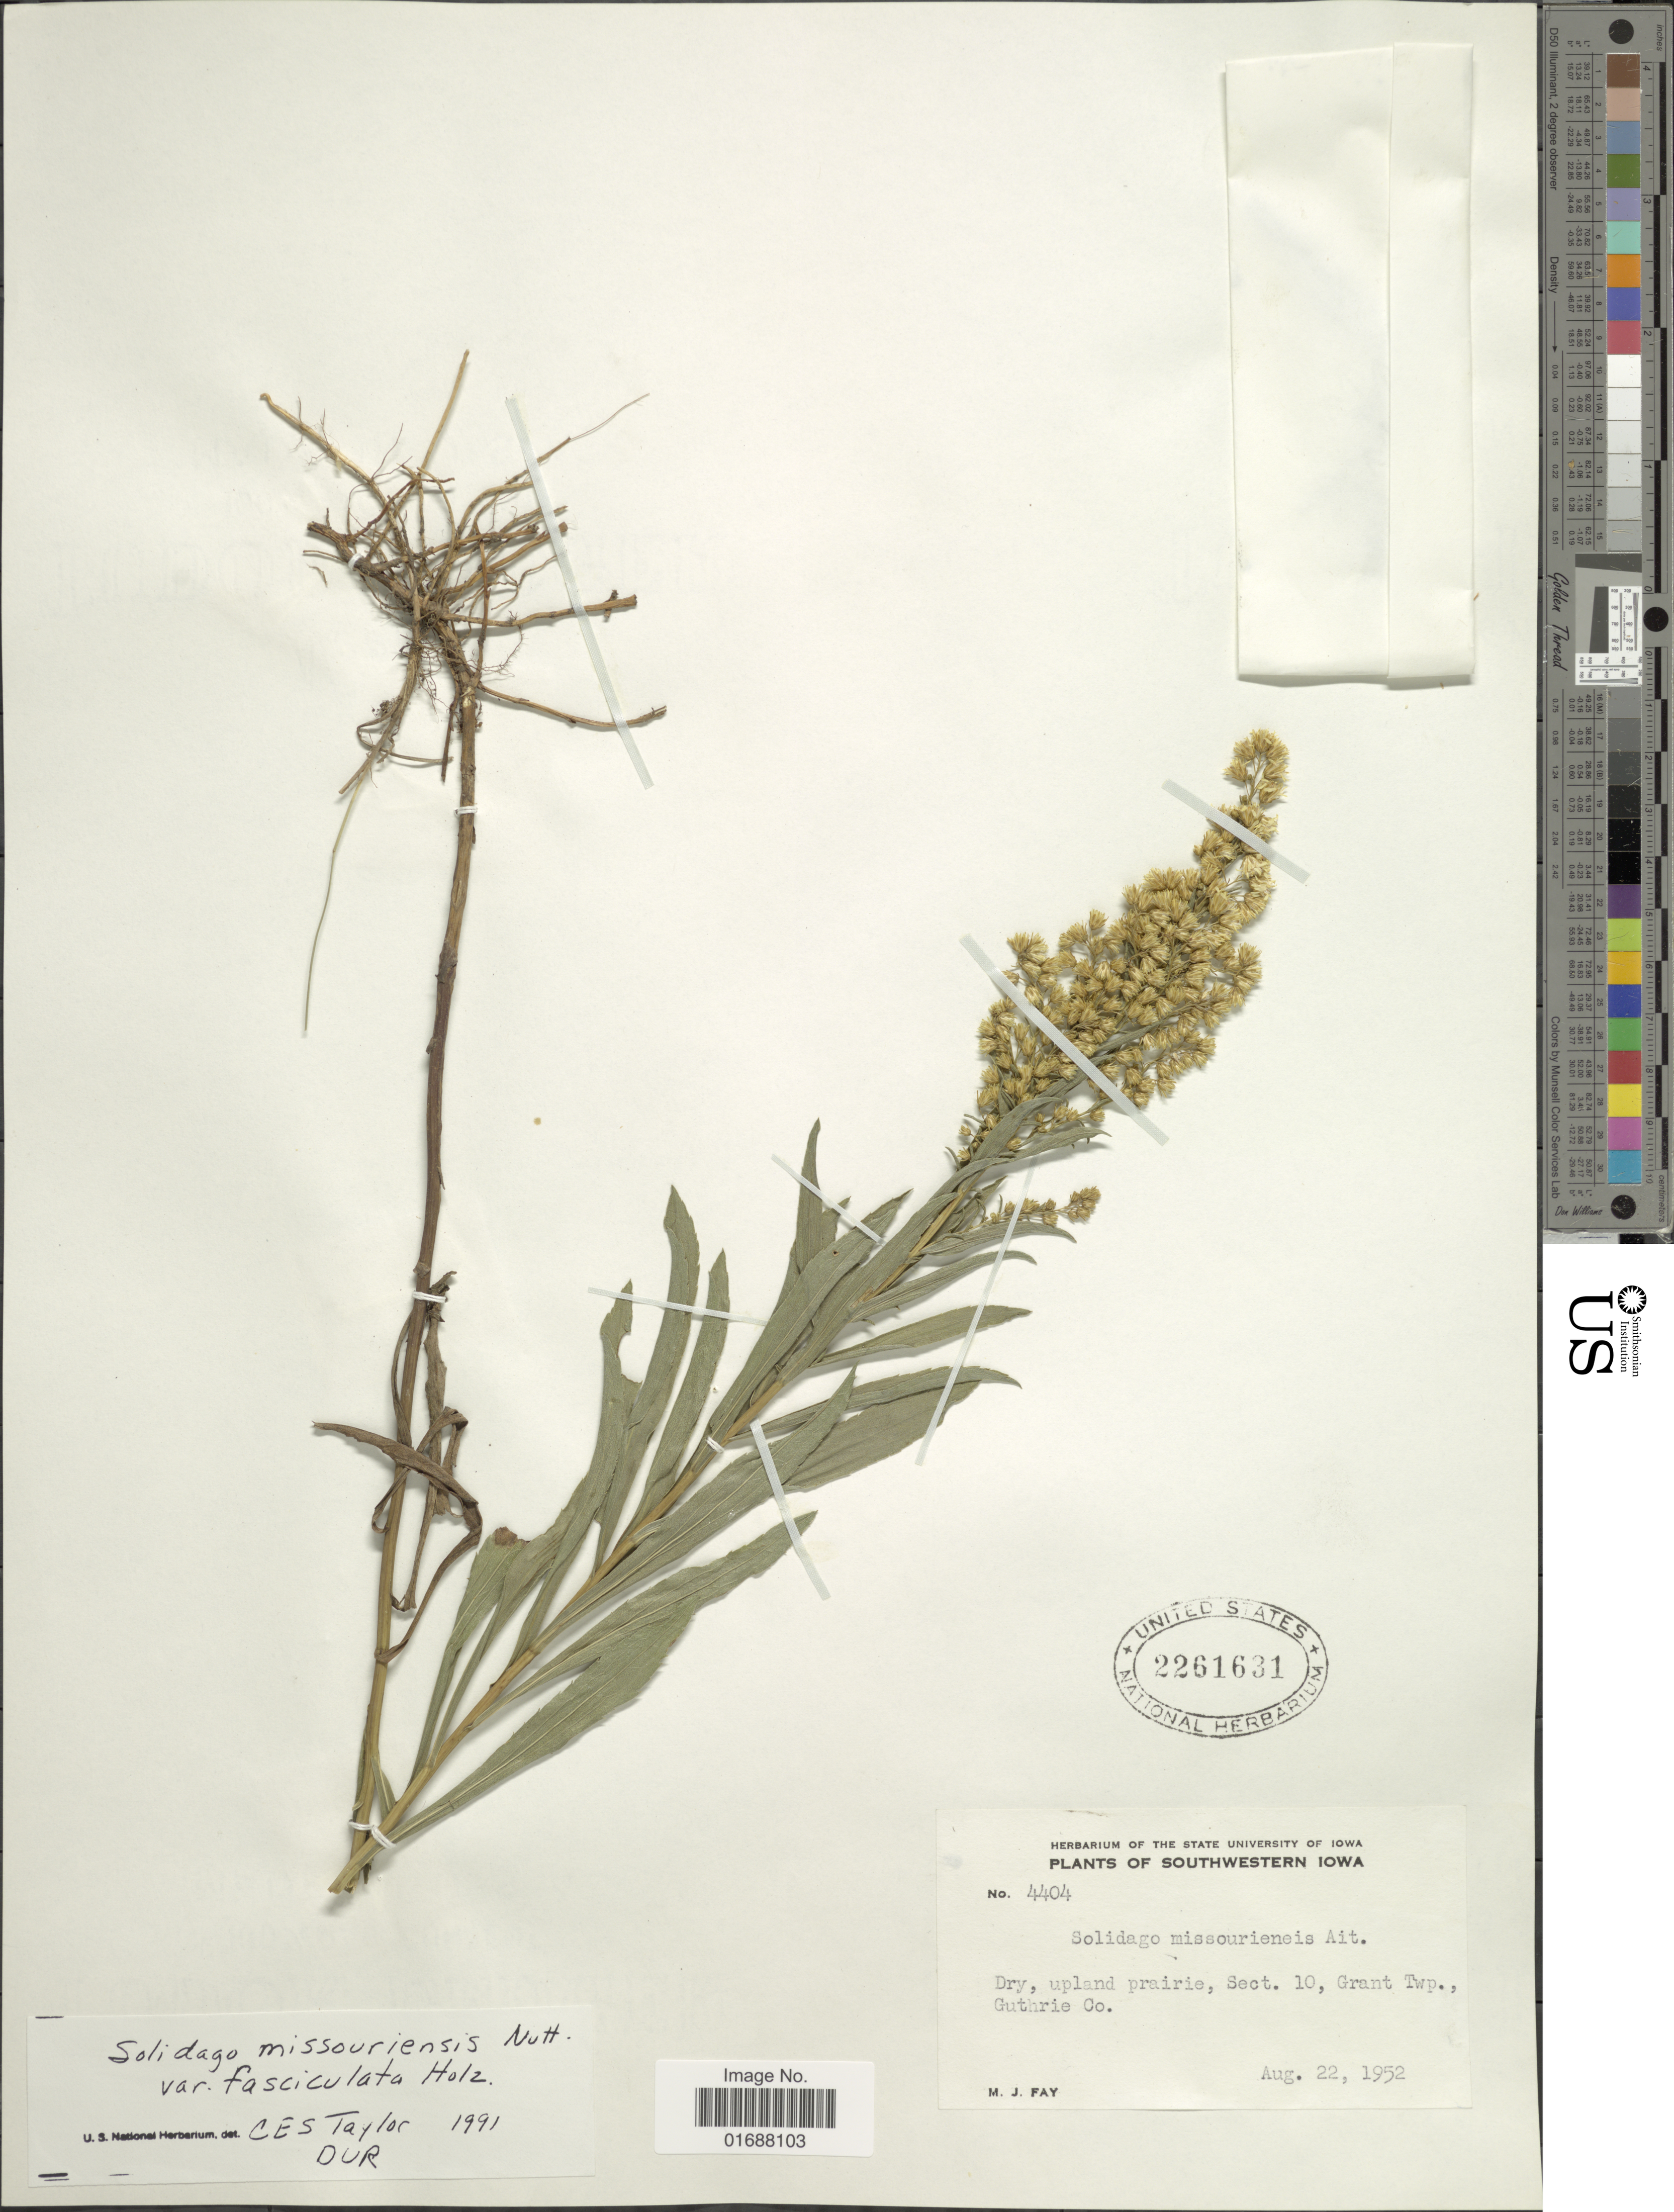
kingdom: Plantae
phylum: Tracheophyta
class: Magnoliopsida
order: Asterales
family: Asteraceae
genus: Solidago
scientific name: Solidago missouriensis var. fasciculata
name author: Holz.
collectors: M. Fay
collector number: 4404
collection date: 1952-08-22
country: United States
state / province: Iowa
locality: Southwestern Iowa. Sect. 10, Grant Twp., Guthrie Co.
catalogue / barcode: US 2261631